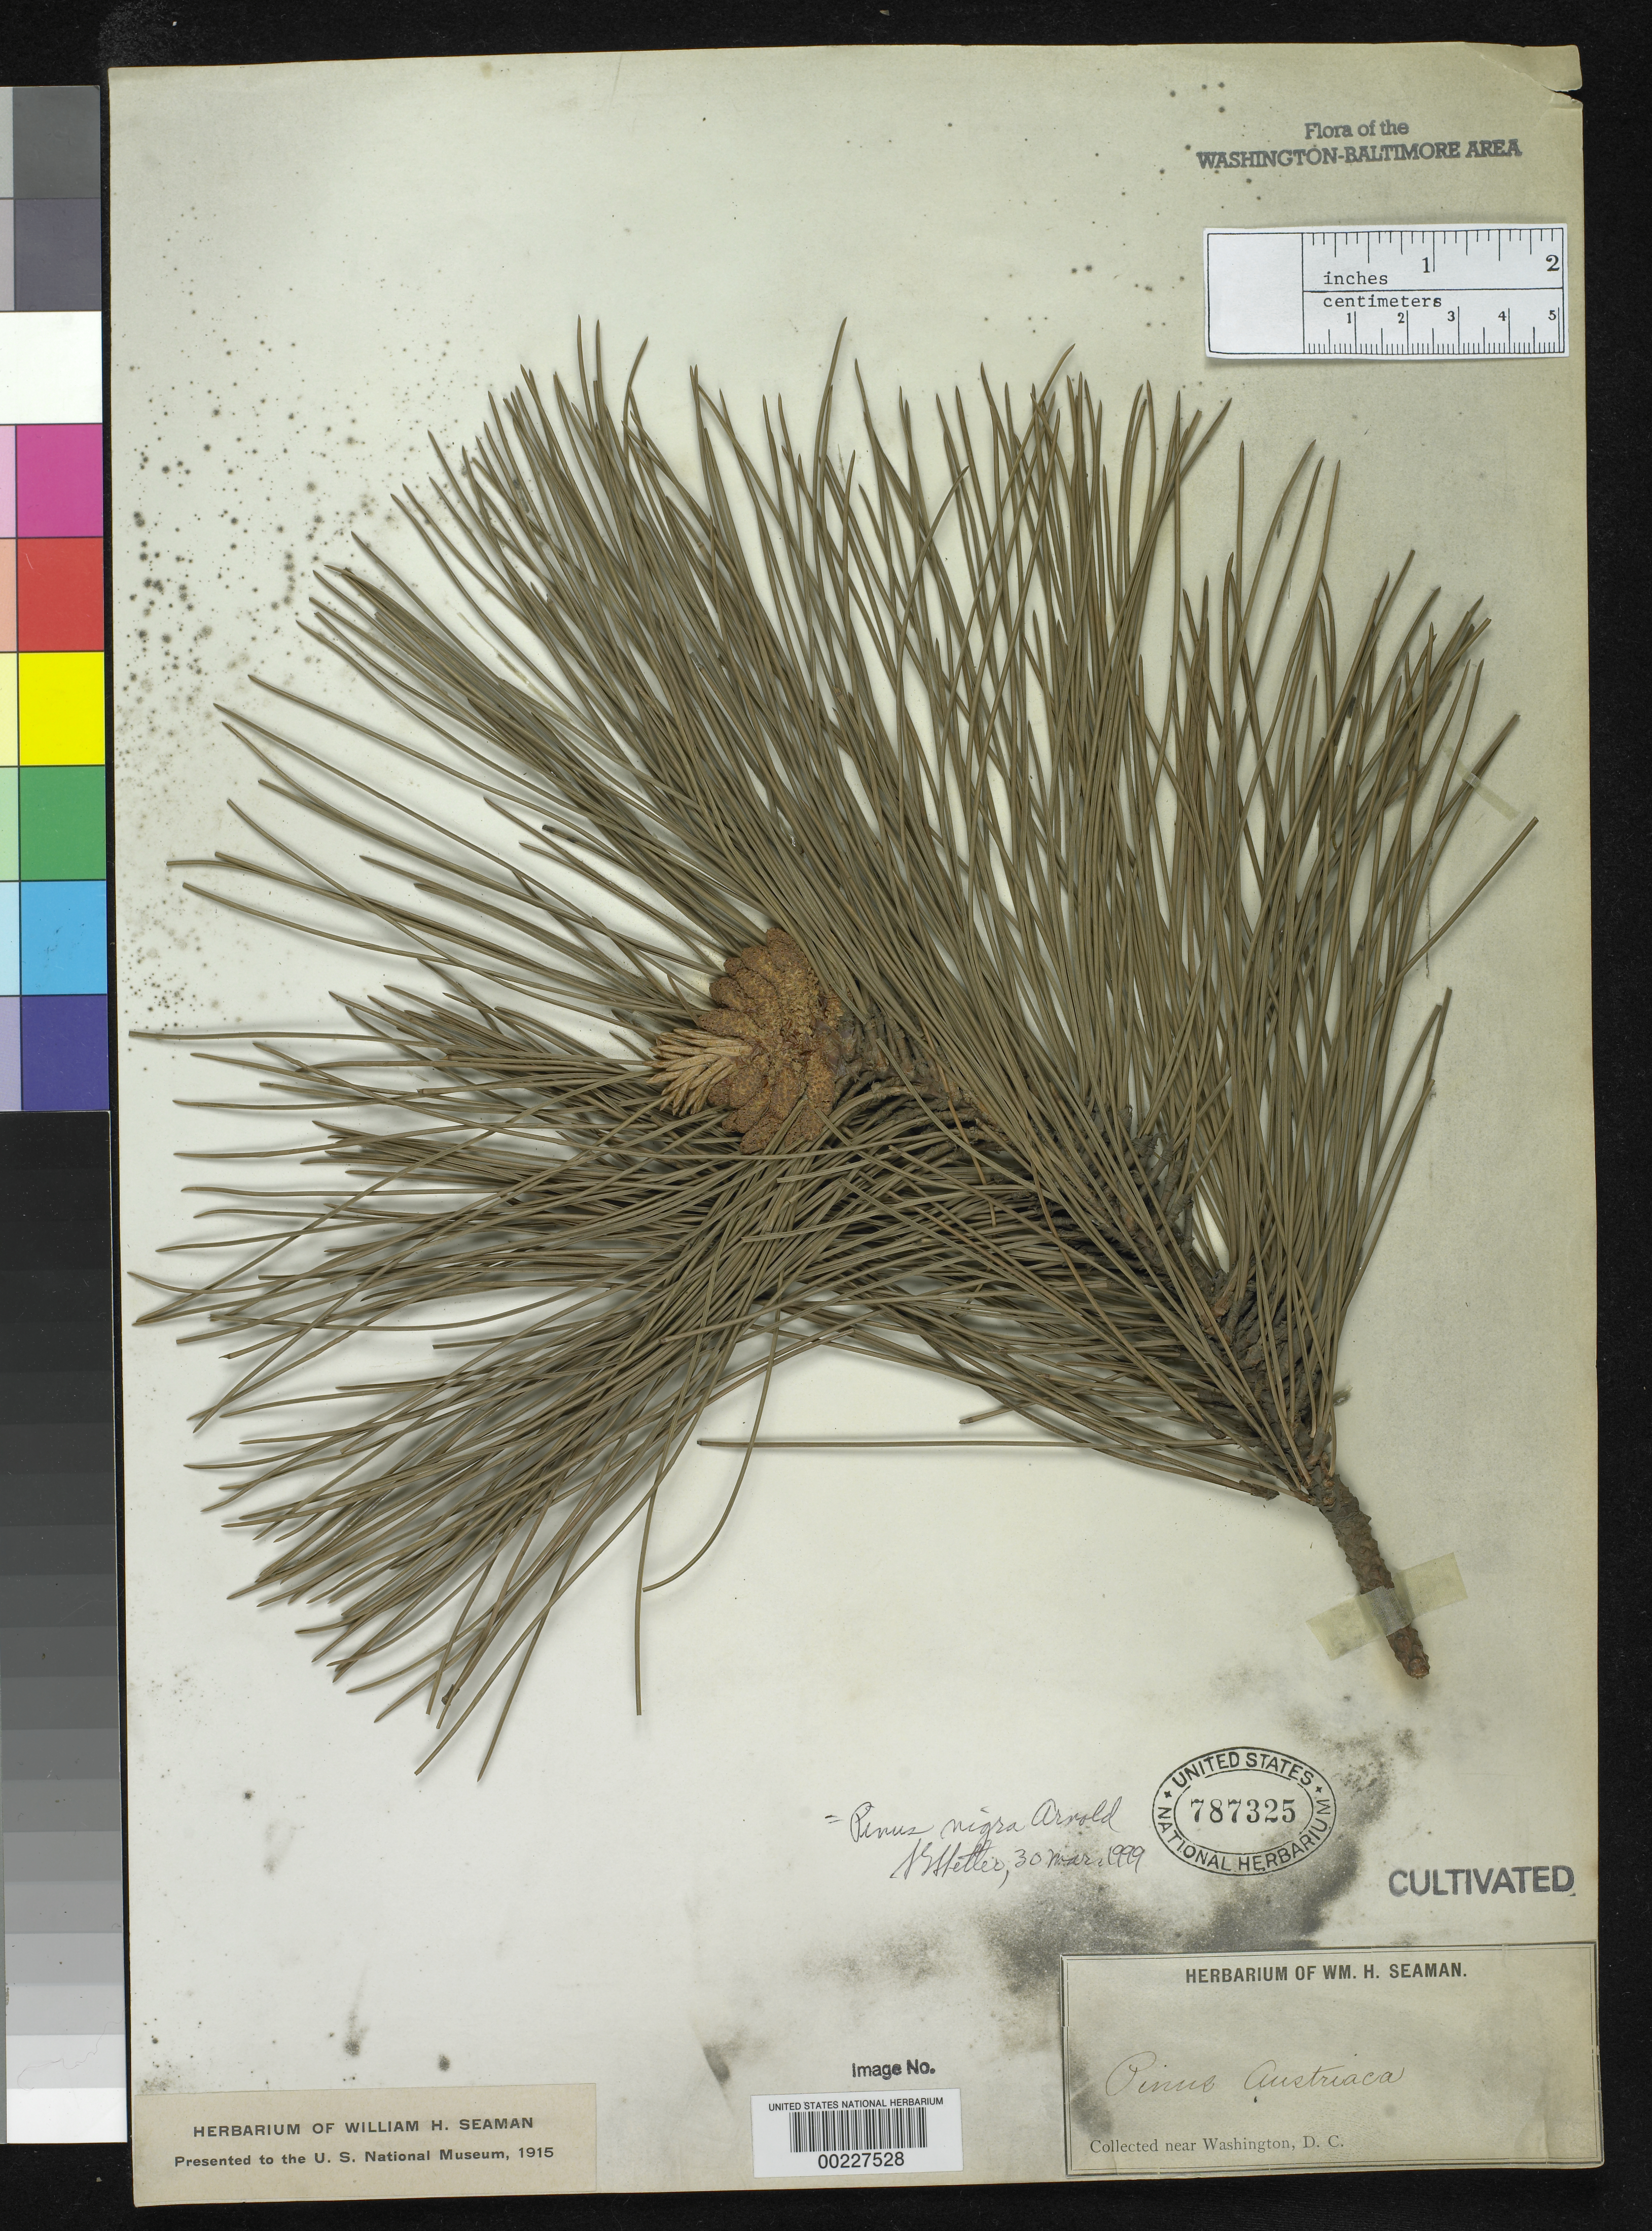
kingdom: Plantae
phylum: Tracheophyta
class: Pinopsida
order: Pinales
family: Pinaceae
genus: Pinus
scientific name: Pinus nigra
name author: Arnold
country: United States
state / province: District of Columbia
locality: Near Washington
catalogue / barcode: US 787325